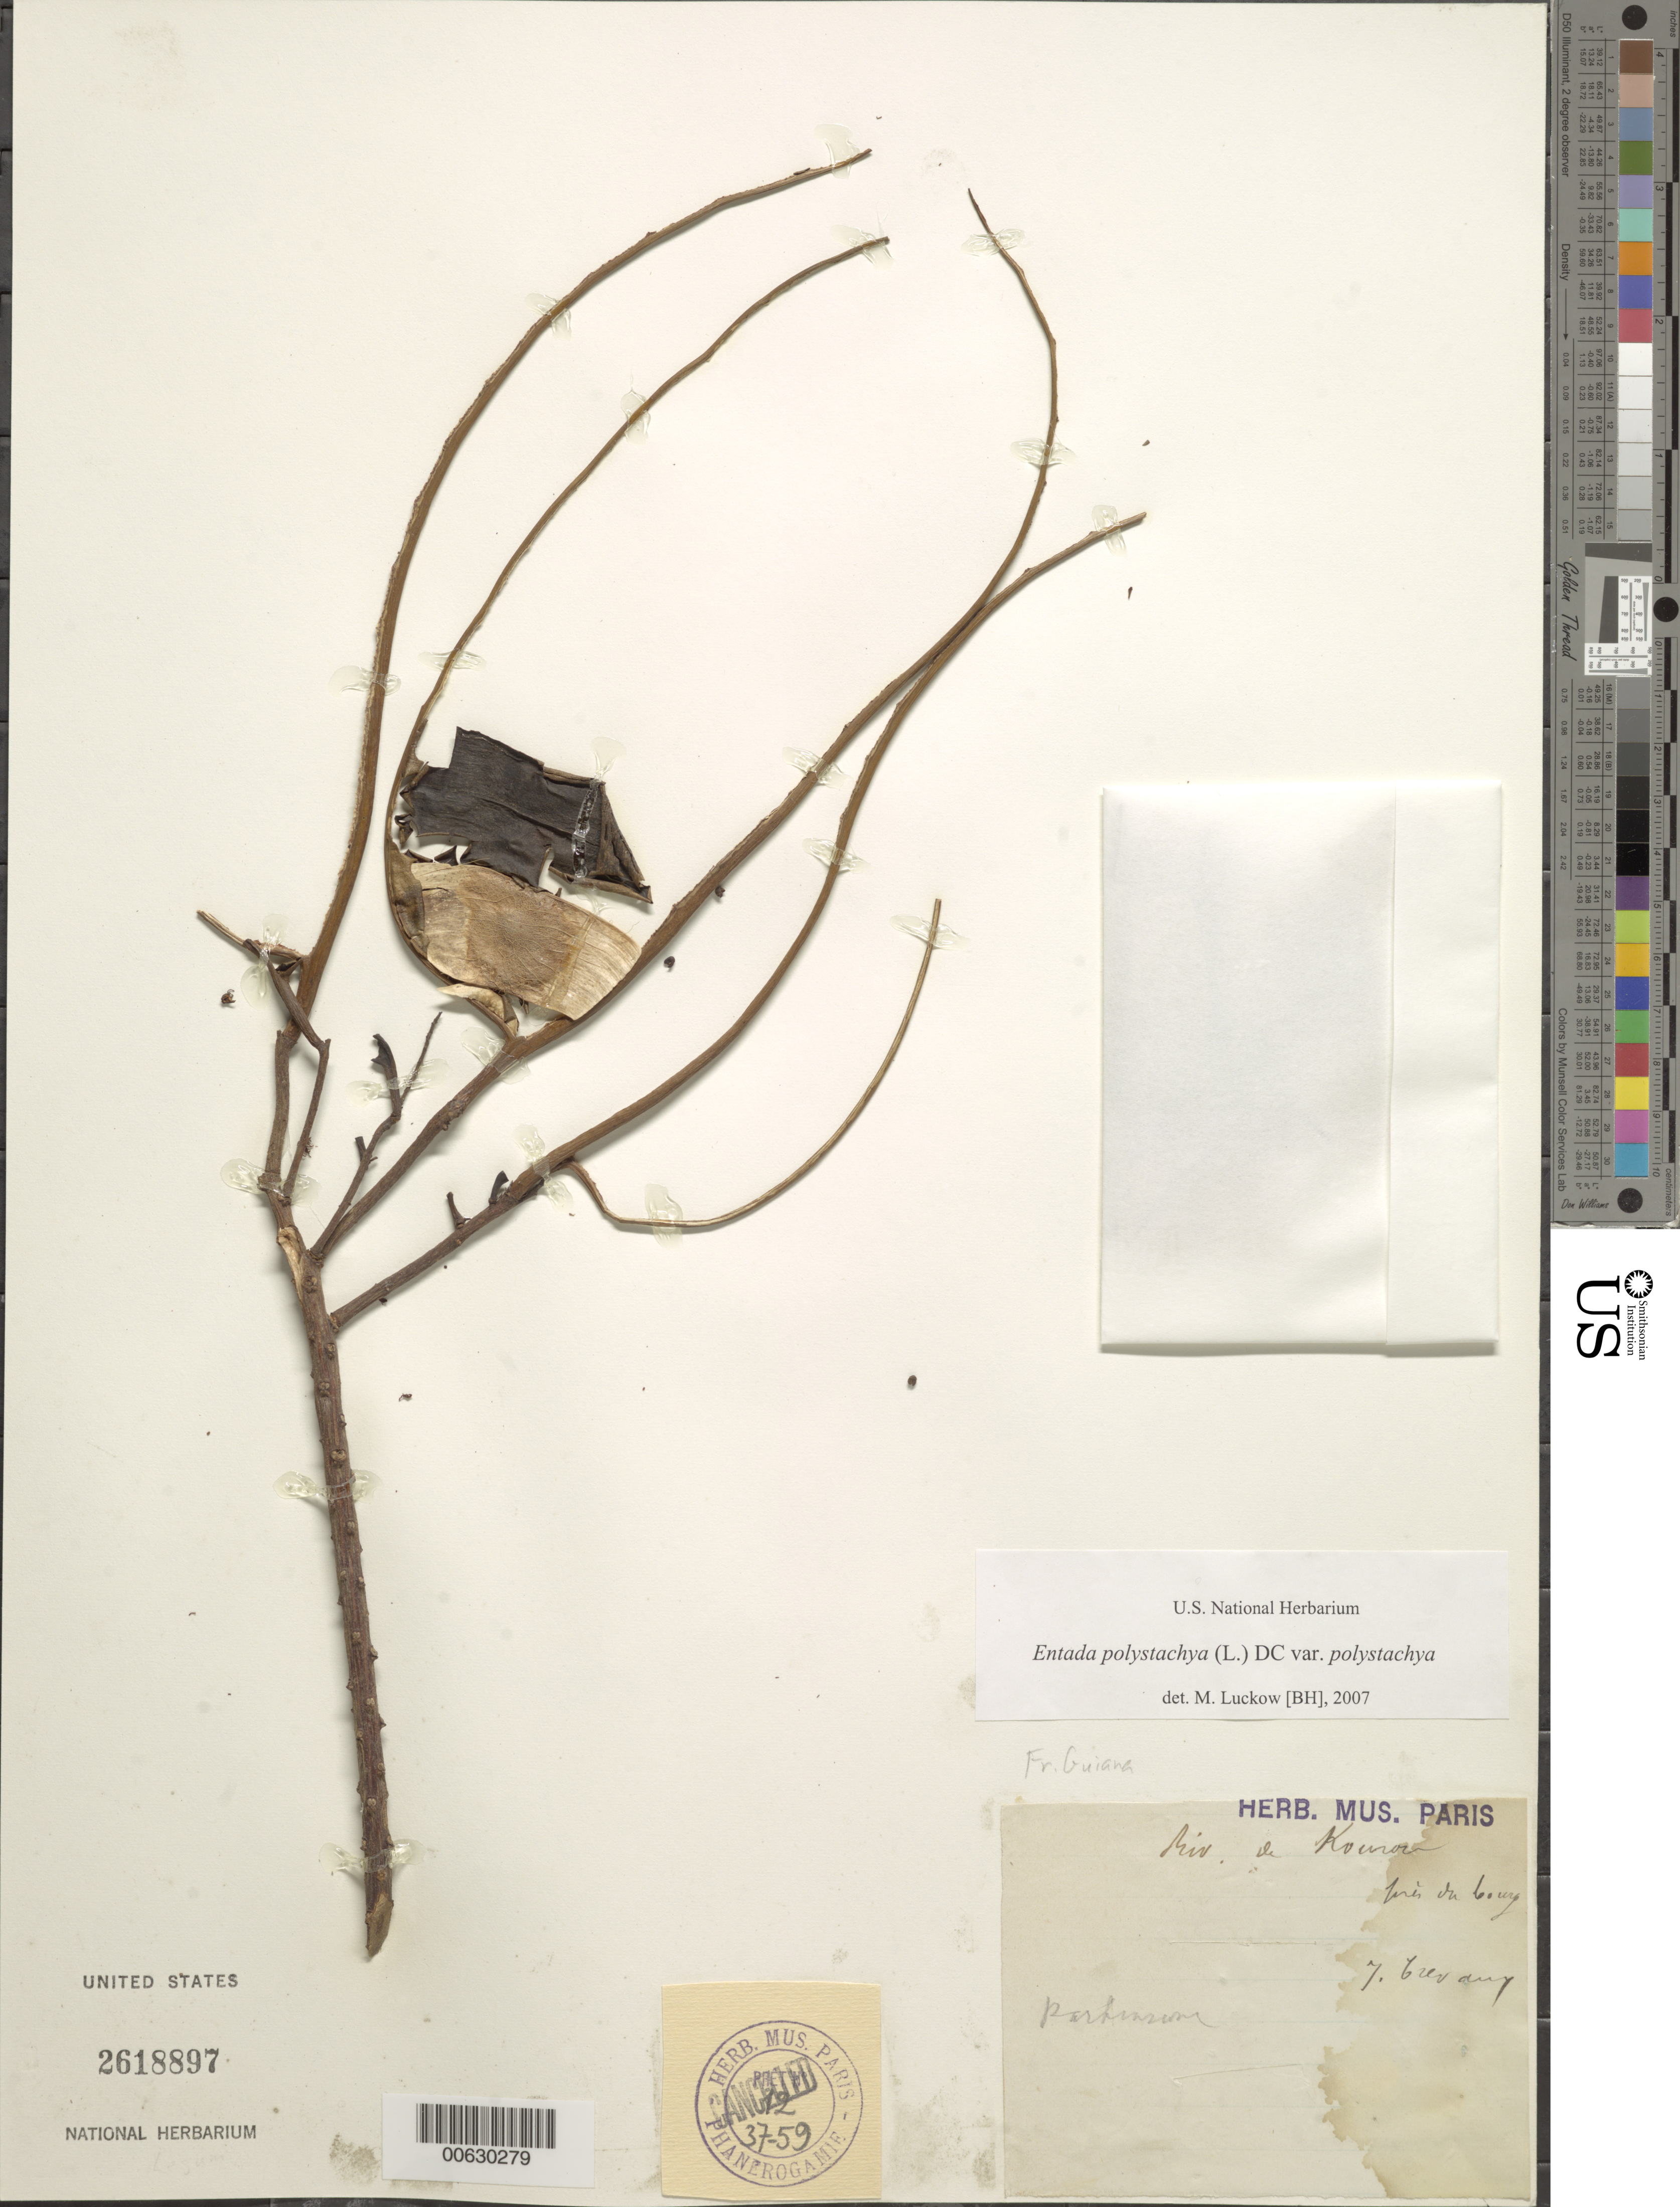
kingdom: Plantae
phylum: Tracheophyta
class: Magnoliopsida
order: Fabales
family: Fabaceae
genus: Entada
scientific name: Entada polystachya var. polystachya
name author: (L.) DC.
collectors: P. Grenand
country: French Guiana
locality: Rivière de Kourou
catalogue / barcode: US 2618897